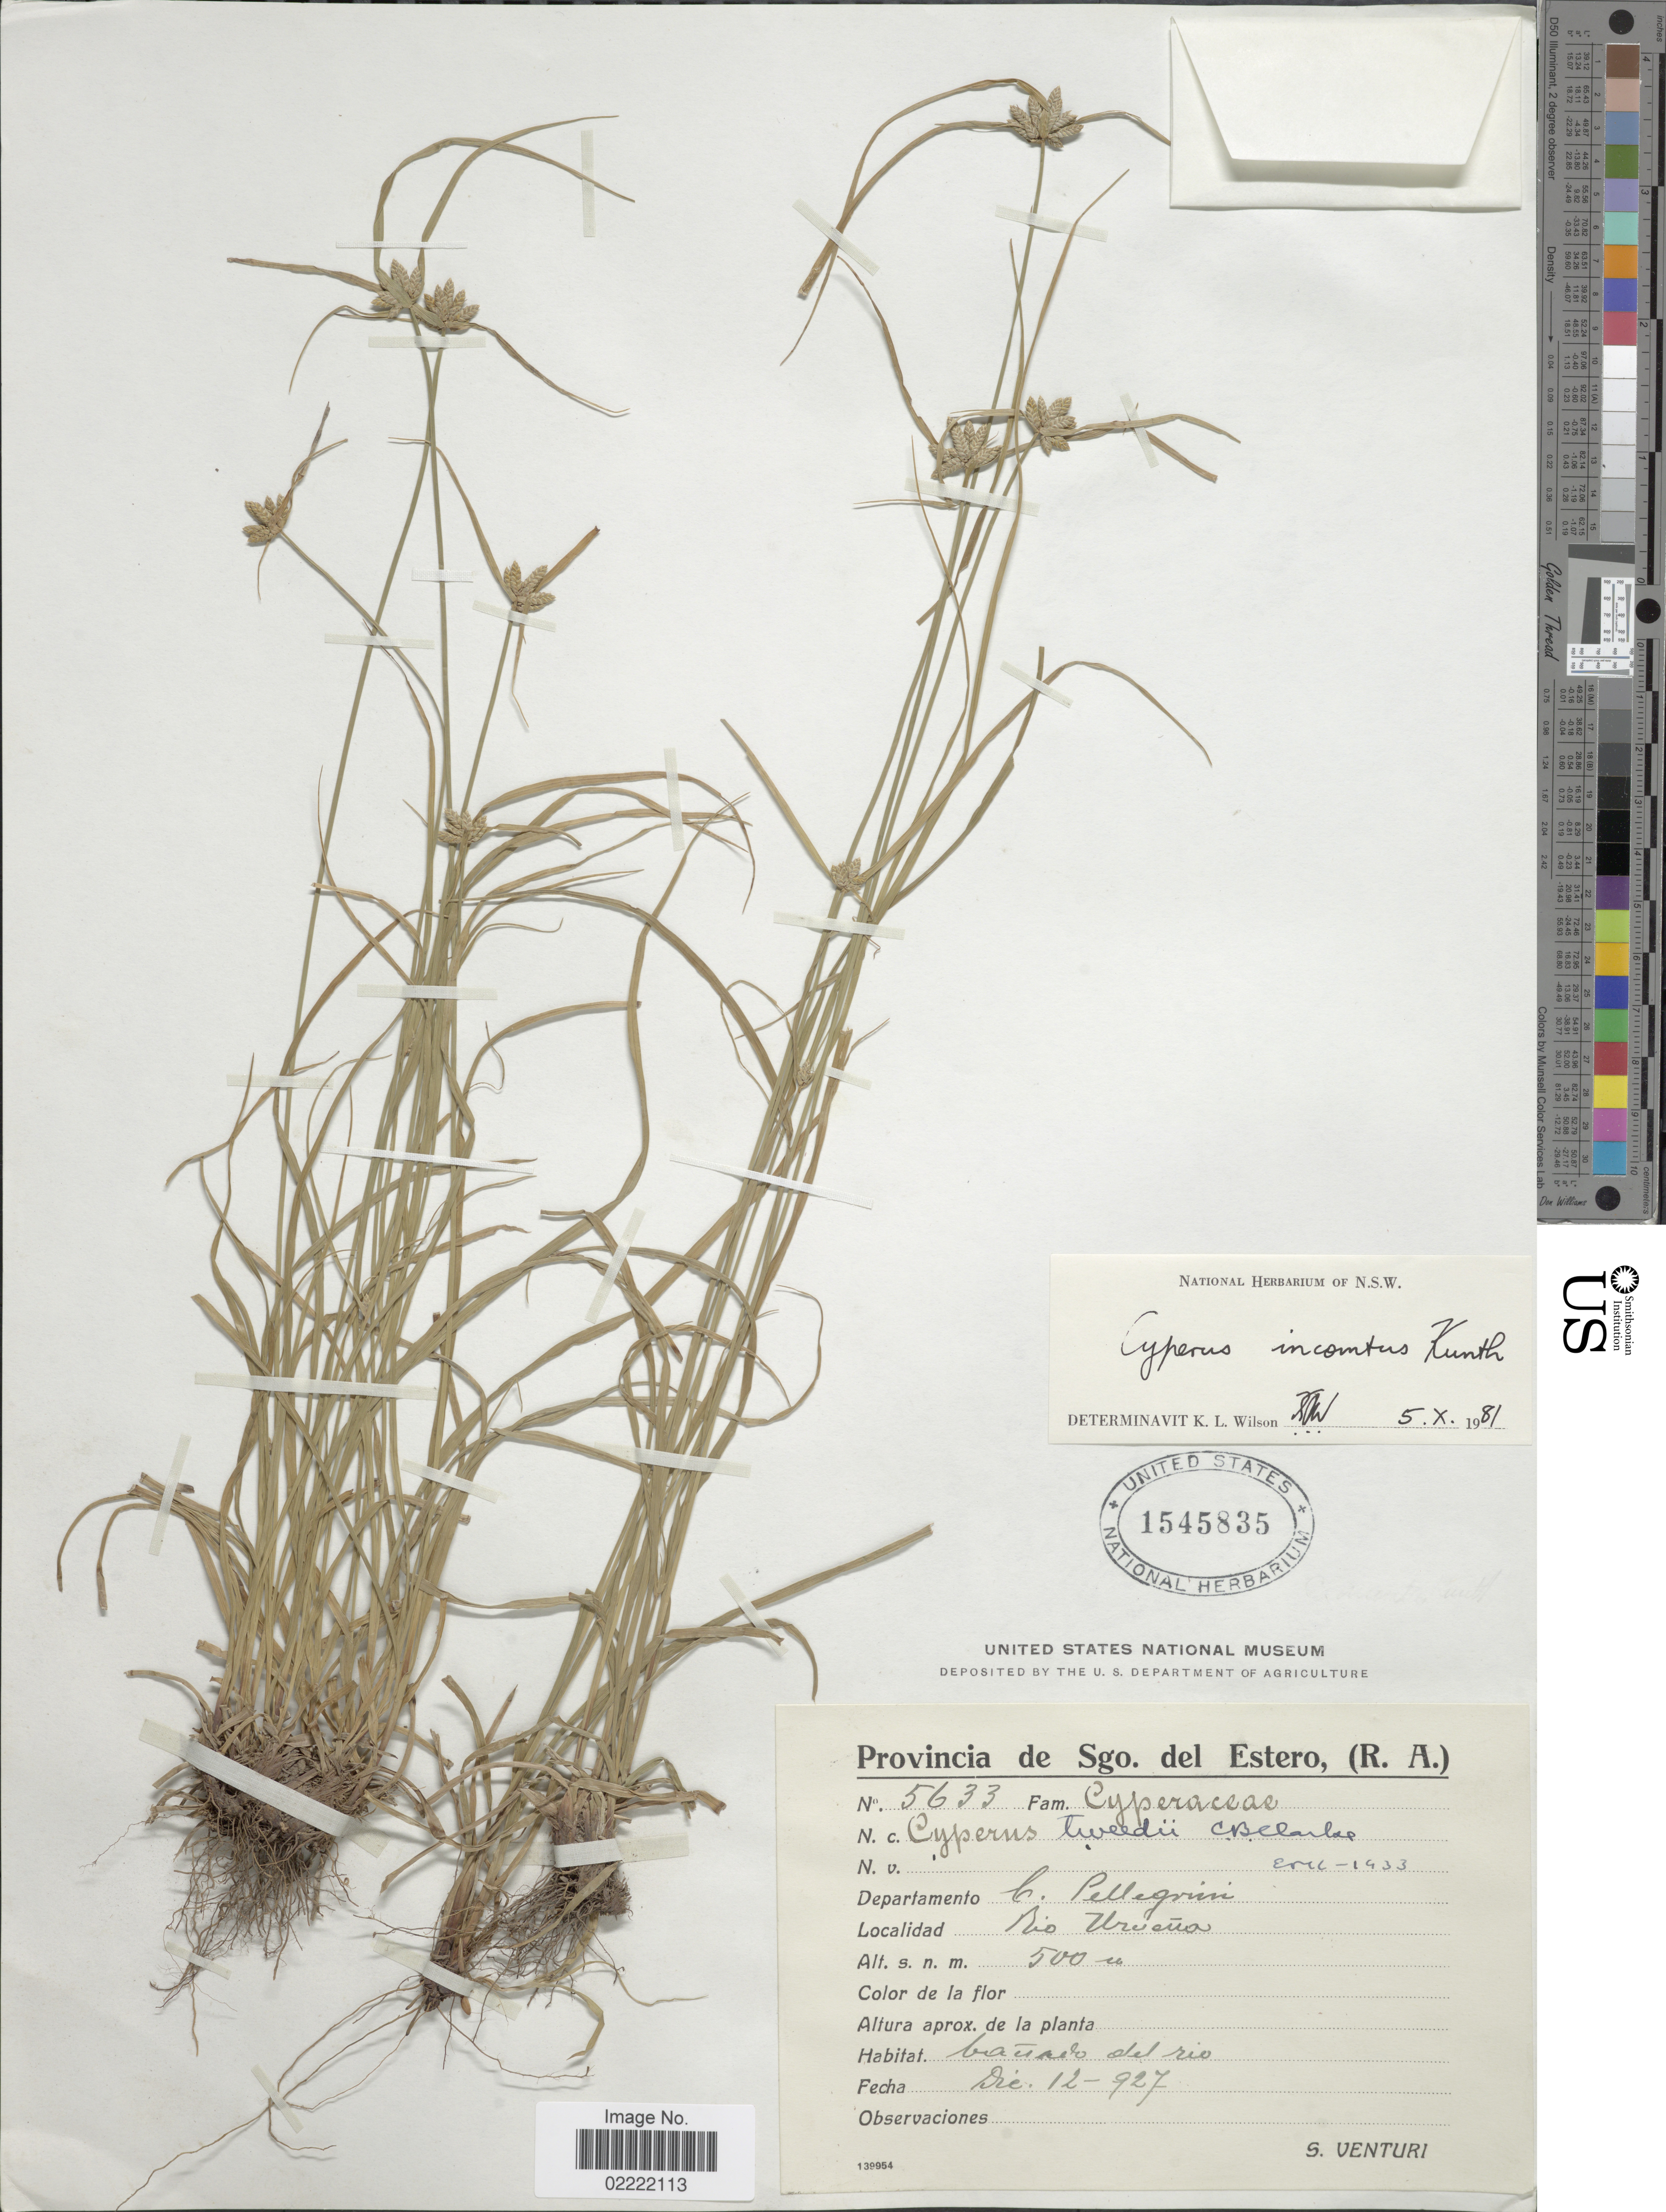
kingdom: Plantae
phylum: Tracheophyta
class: Liliopsida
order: Poales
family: Cyperaceae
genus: Cyperus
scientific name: Cyperus incomtus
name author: Kunth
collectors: S. Venturi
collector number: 5633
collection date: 1927-12-12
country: Argentina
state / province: Santiago del Estero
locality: (R.A.) Departamento C. Pellegrini, Rio Urveña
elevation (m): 500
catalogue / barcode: US 1545835